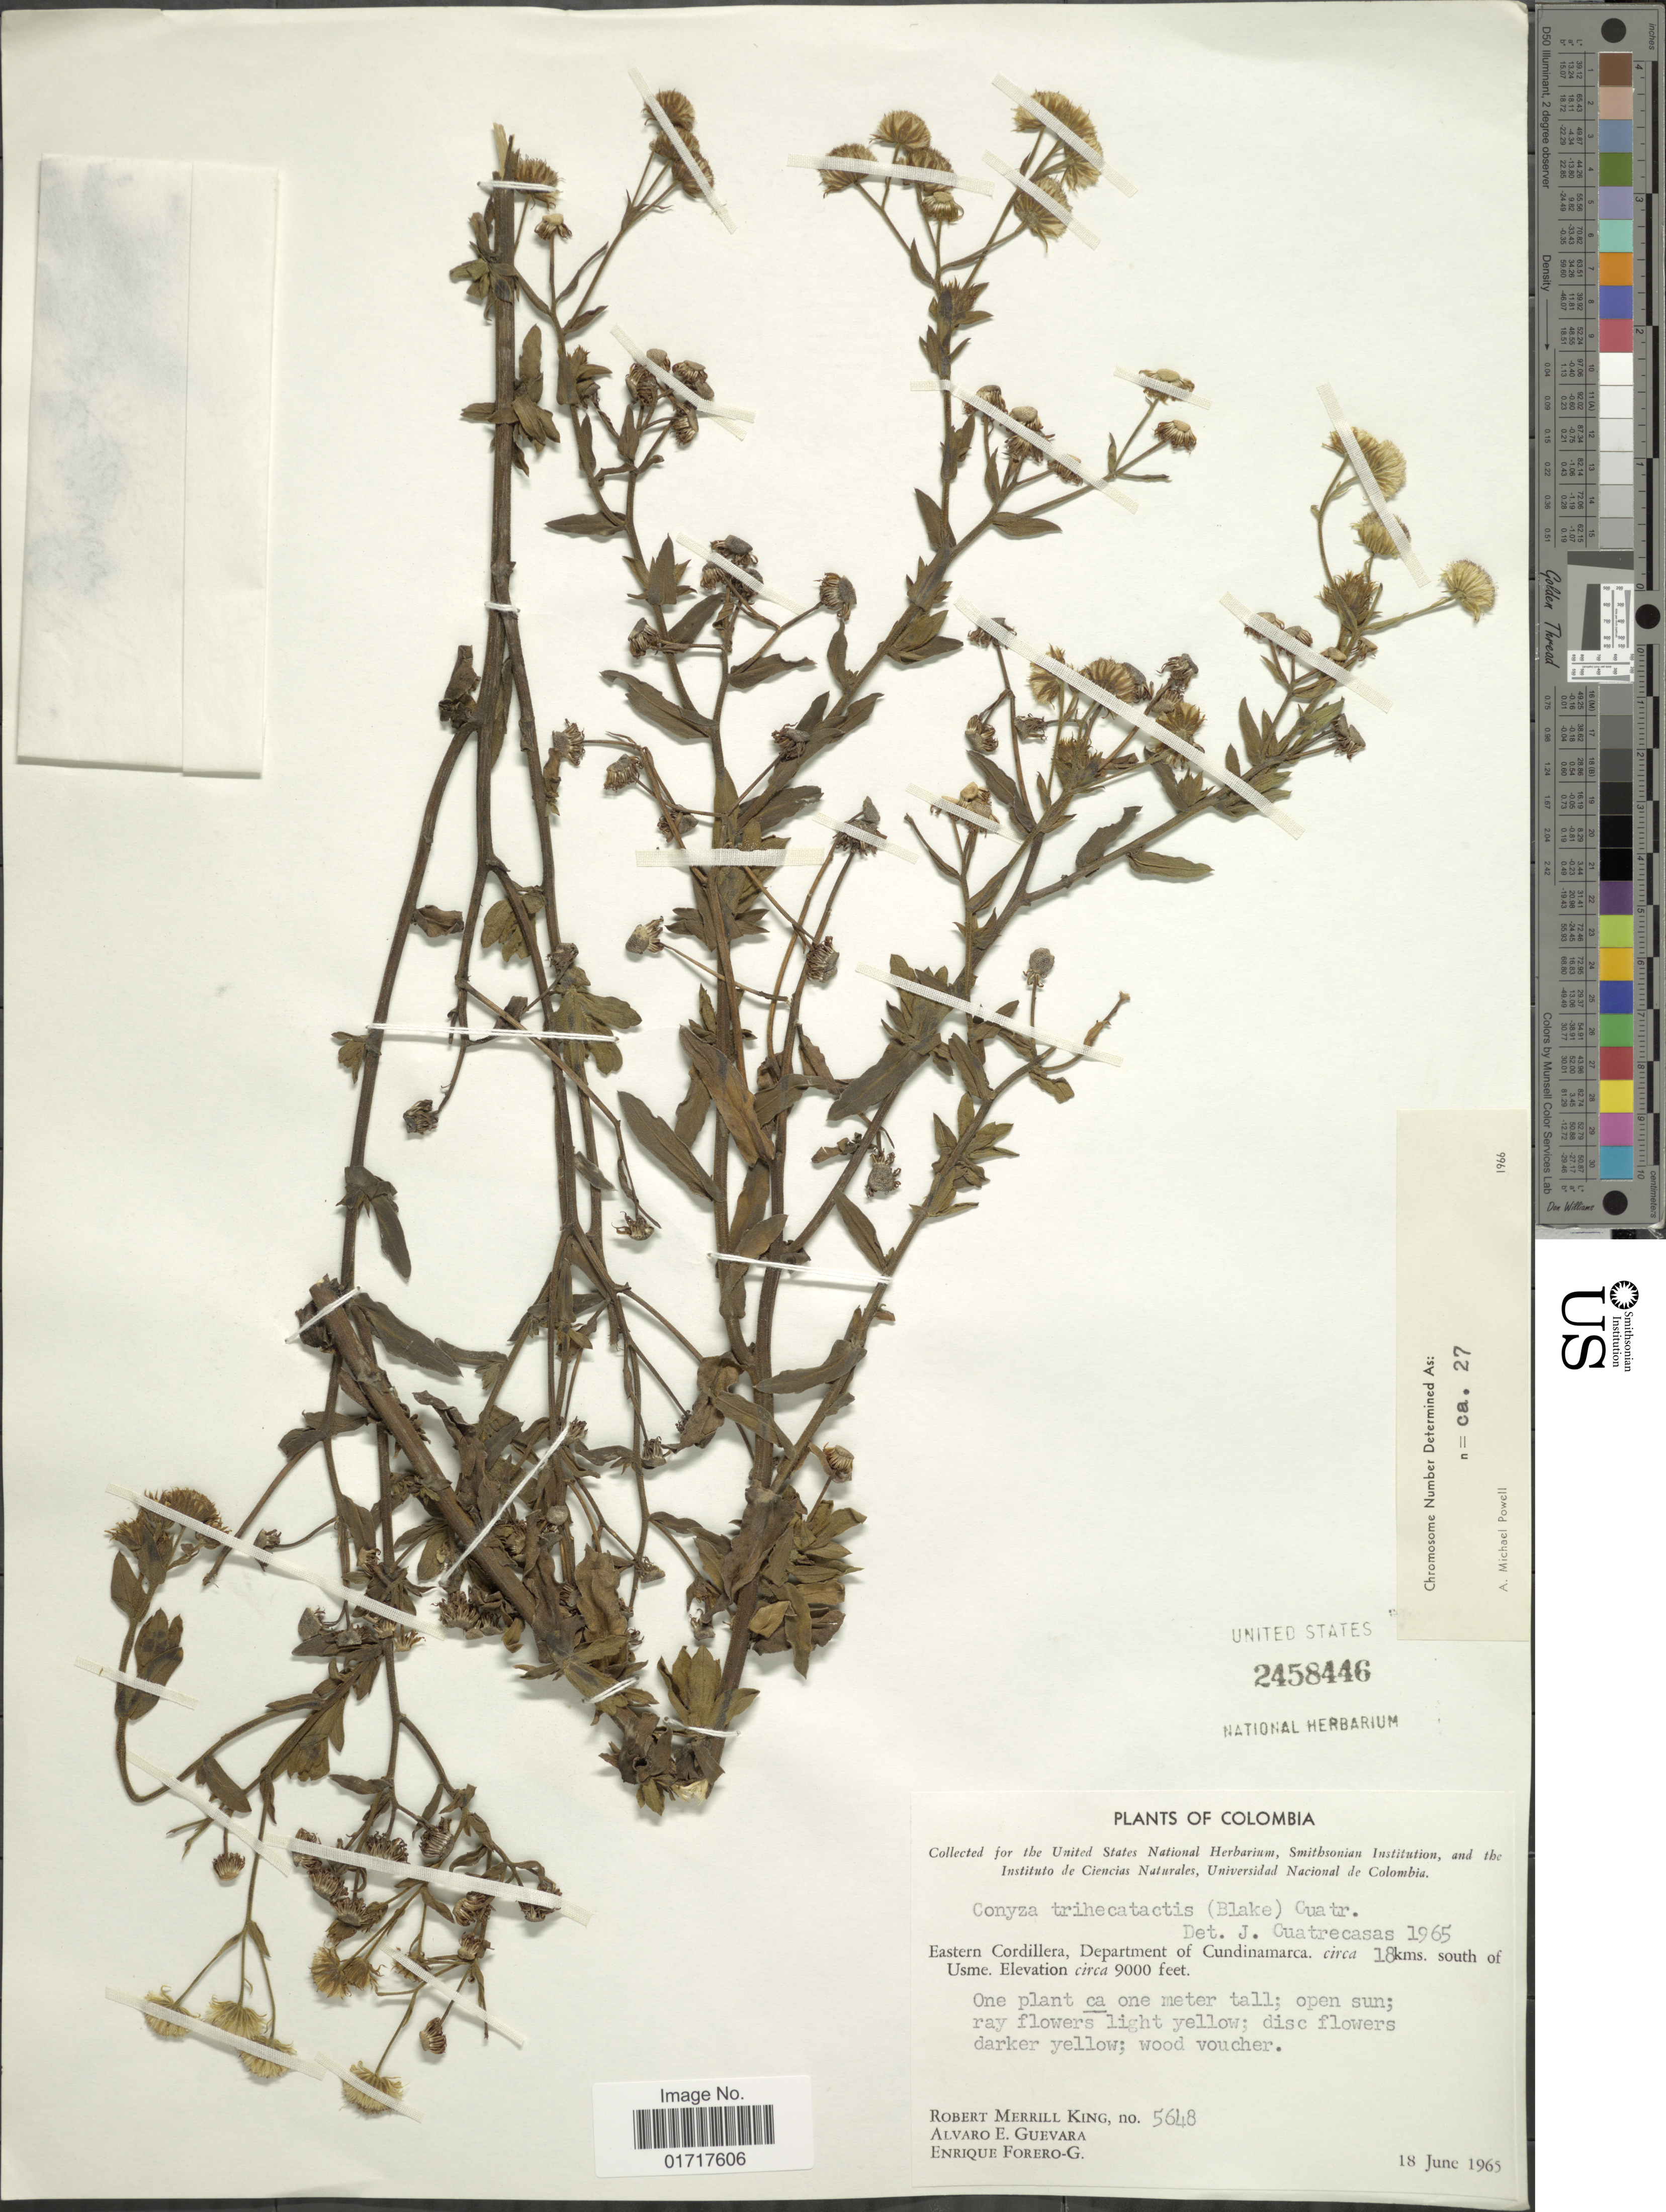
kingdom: Plantae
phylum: Tracheophyta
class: Magnoliopsida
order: Asterales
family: Asteraceae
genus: Conyza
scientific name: Conyza trihecatactis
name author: (S.F. Blake) Cuatrec.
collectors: R. M. King, A. E. Guevara & E. Forero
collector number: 5648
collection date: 1965-06-18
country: Colombia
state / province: Cundinamarca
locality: Eastern Cordillera, Department of Cundinamarca, circa 18 kms. south of Usme.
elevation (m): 2743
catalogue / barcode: US 2458446